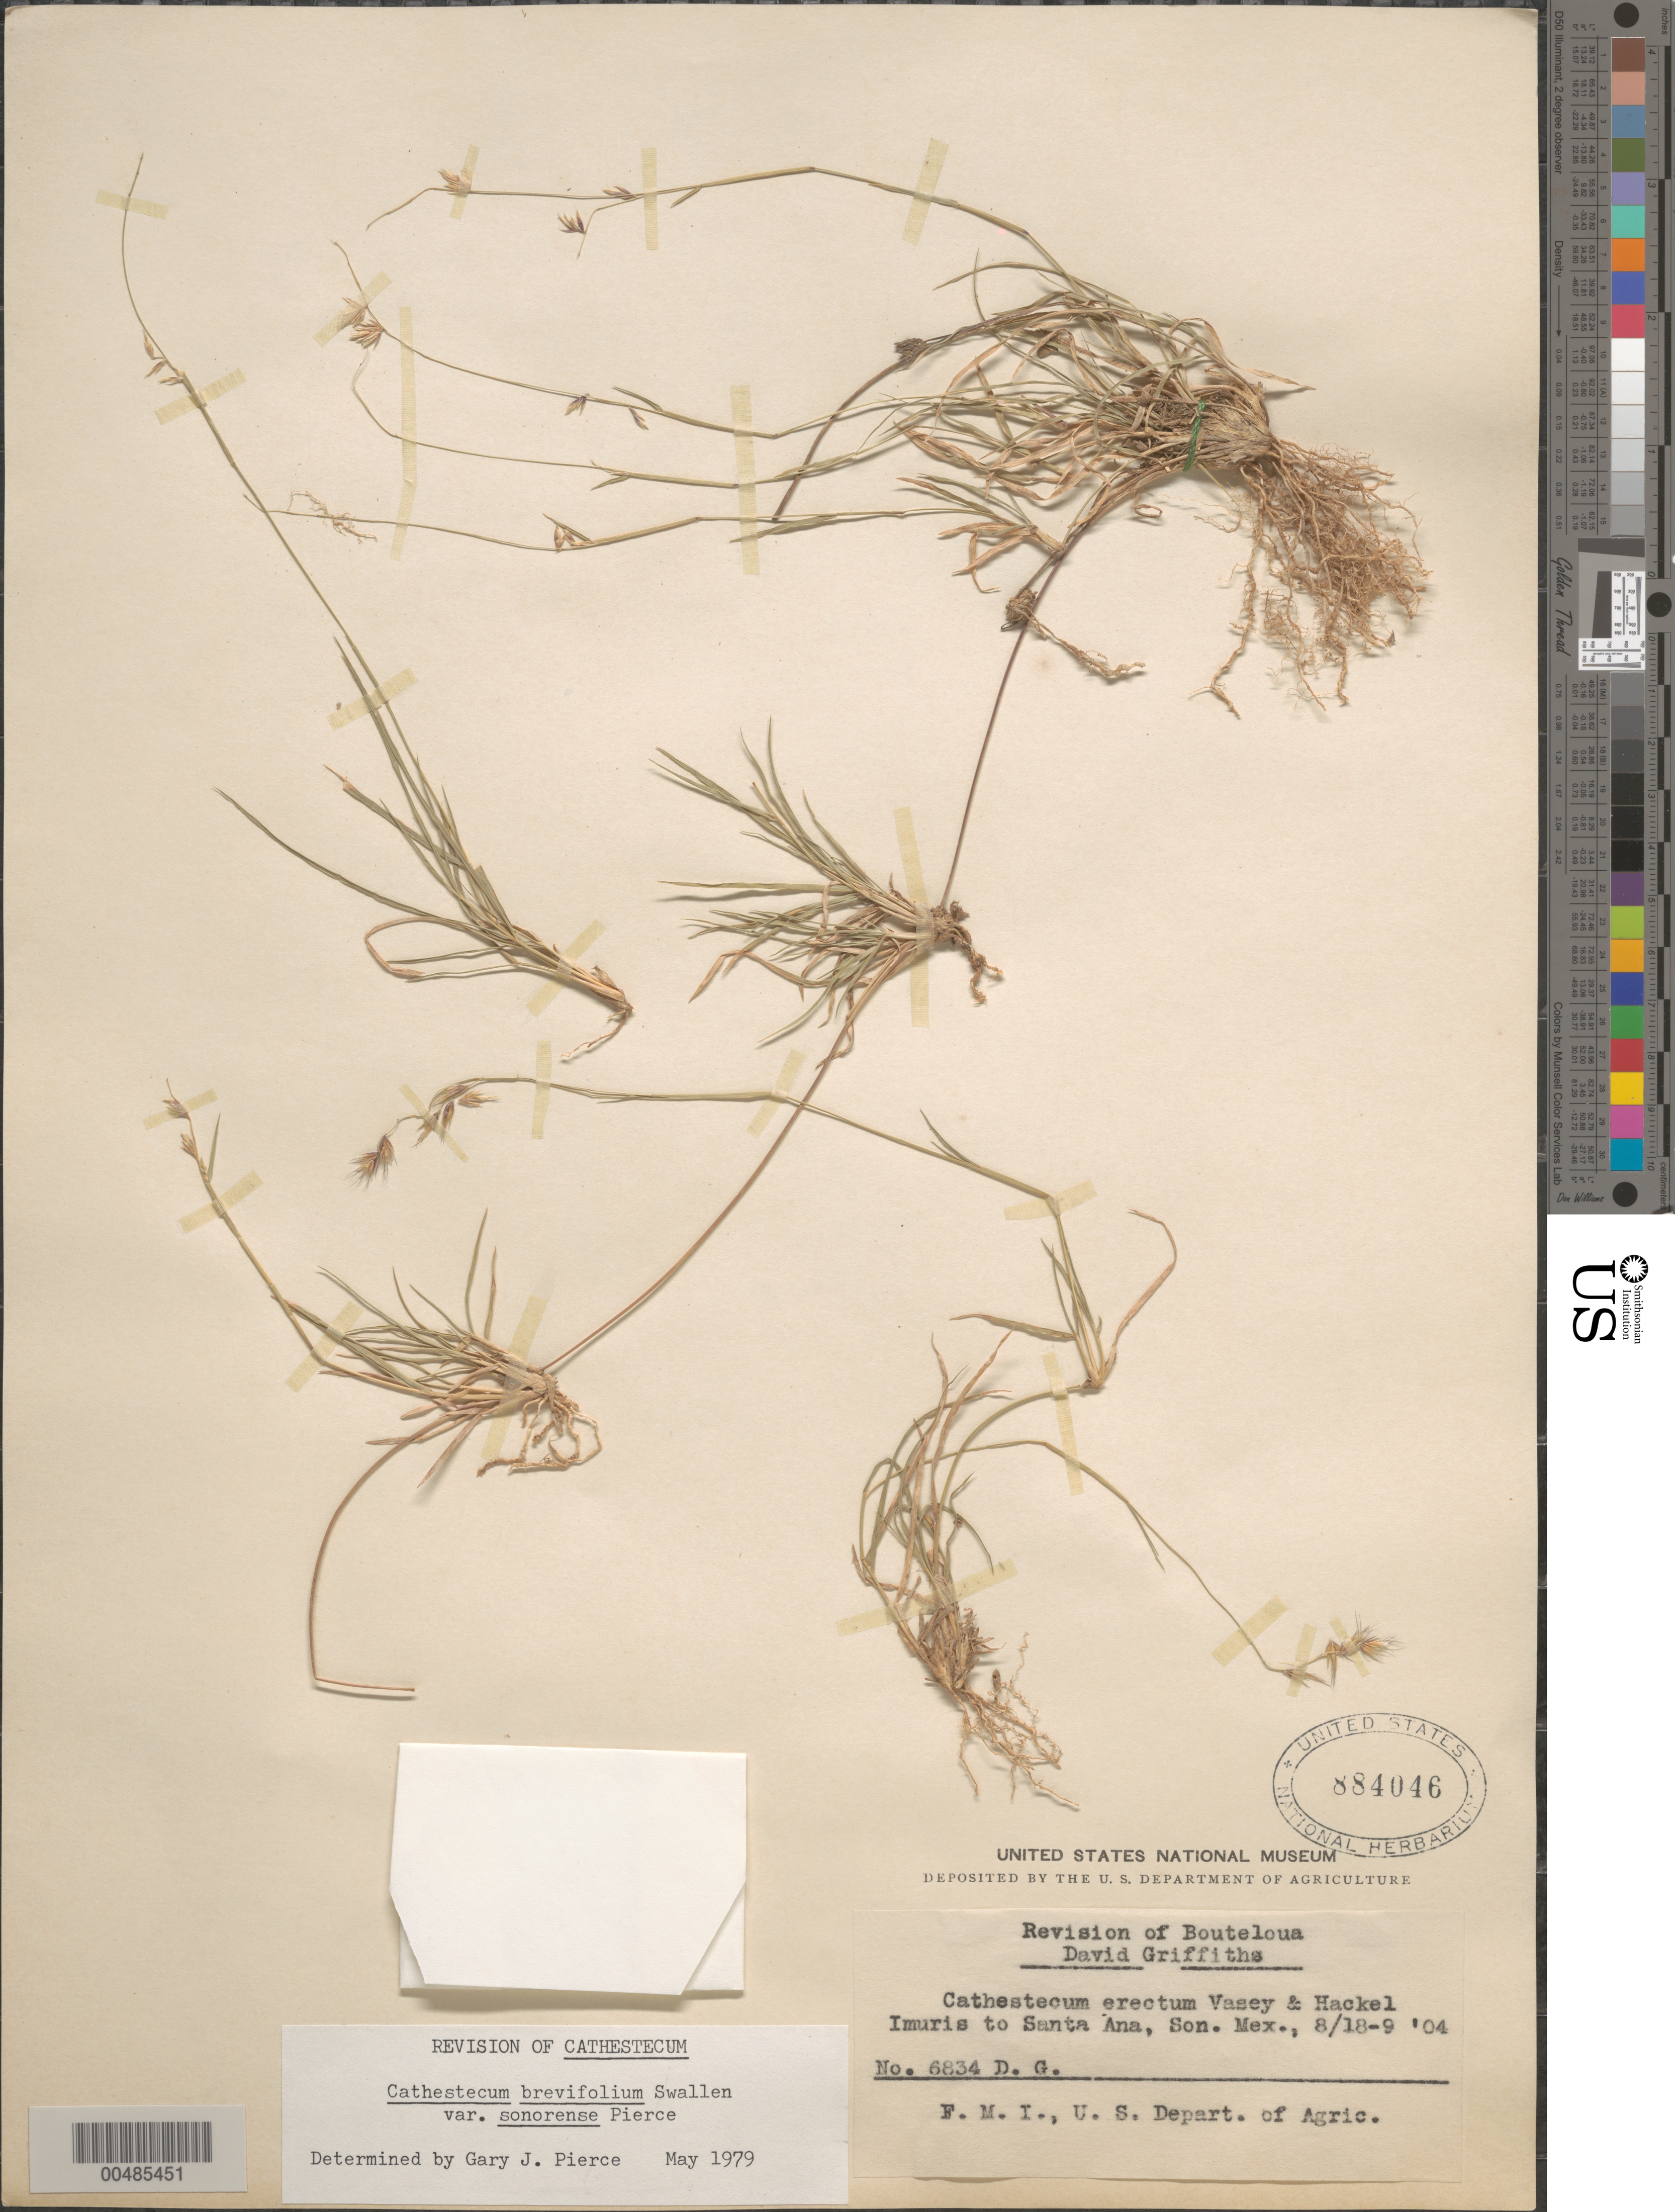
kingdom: Plantae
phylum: Tracheophyta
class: Liliopsida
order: Poales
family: Poaceae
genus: Cathestecum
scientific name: Cathestecum brevifolium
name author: Swallen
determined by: Pierce, G. J.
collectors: D. Griffiths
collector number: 6834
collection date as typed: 18 Aug 1904 to 19 Aug 1904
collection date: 1904-08-18/1904-08-19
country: Mexico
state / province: Sonora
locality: Imuris to Santa Ana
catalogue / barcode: US 884046